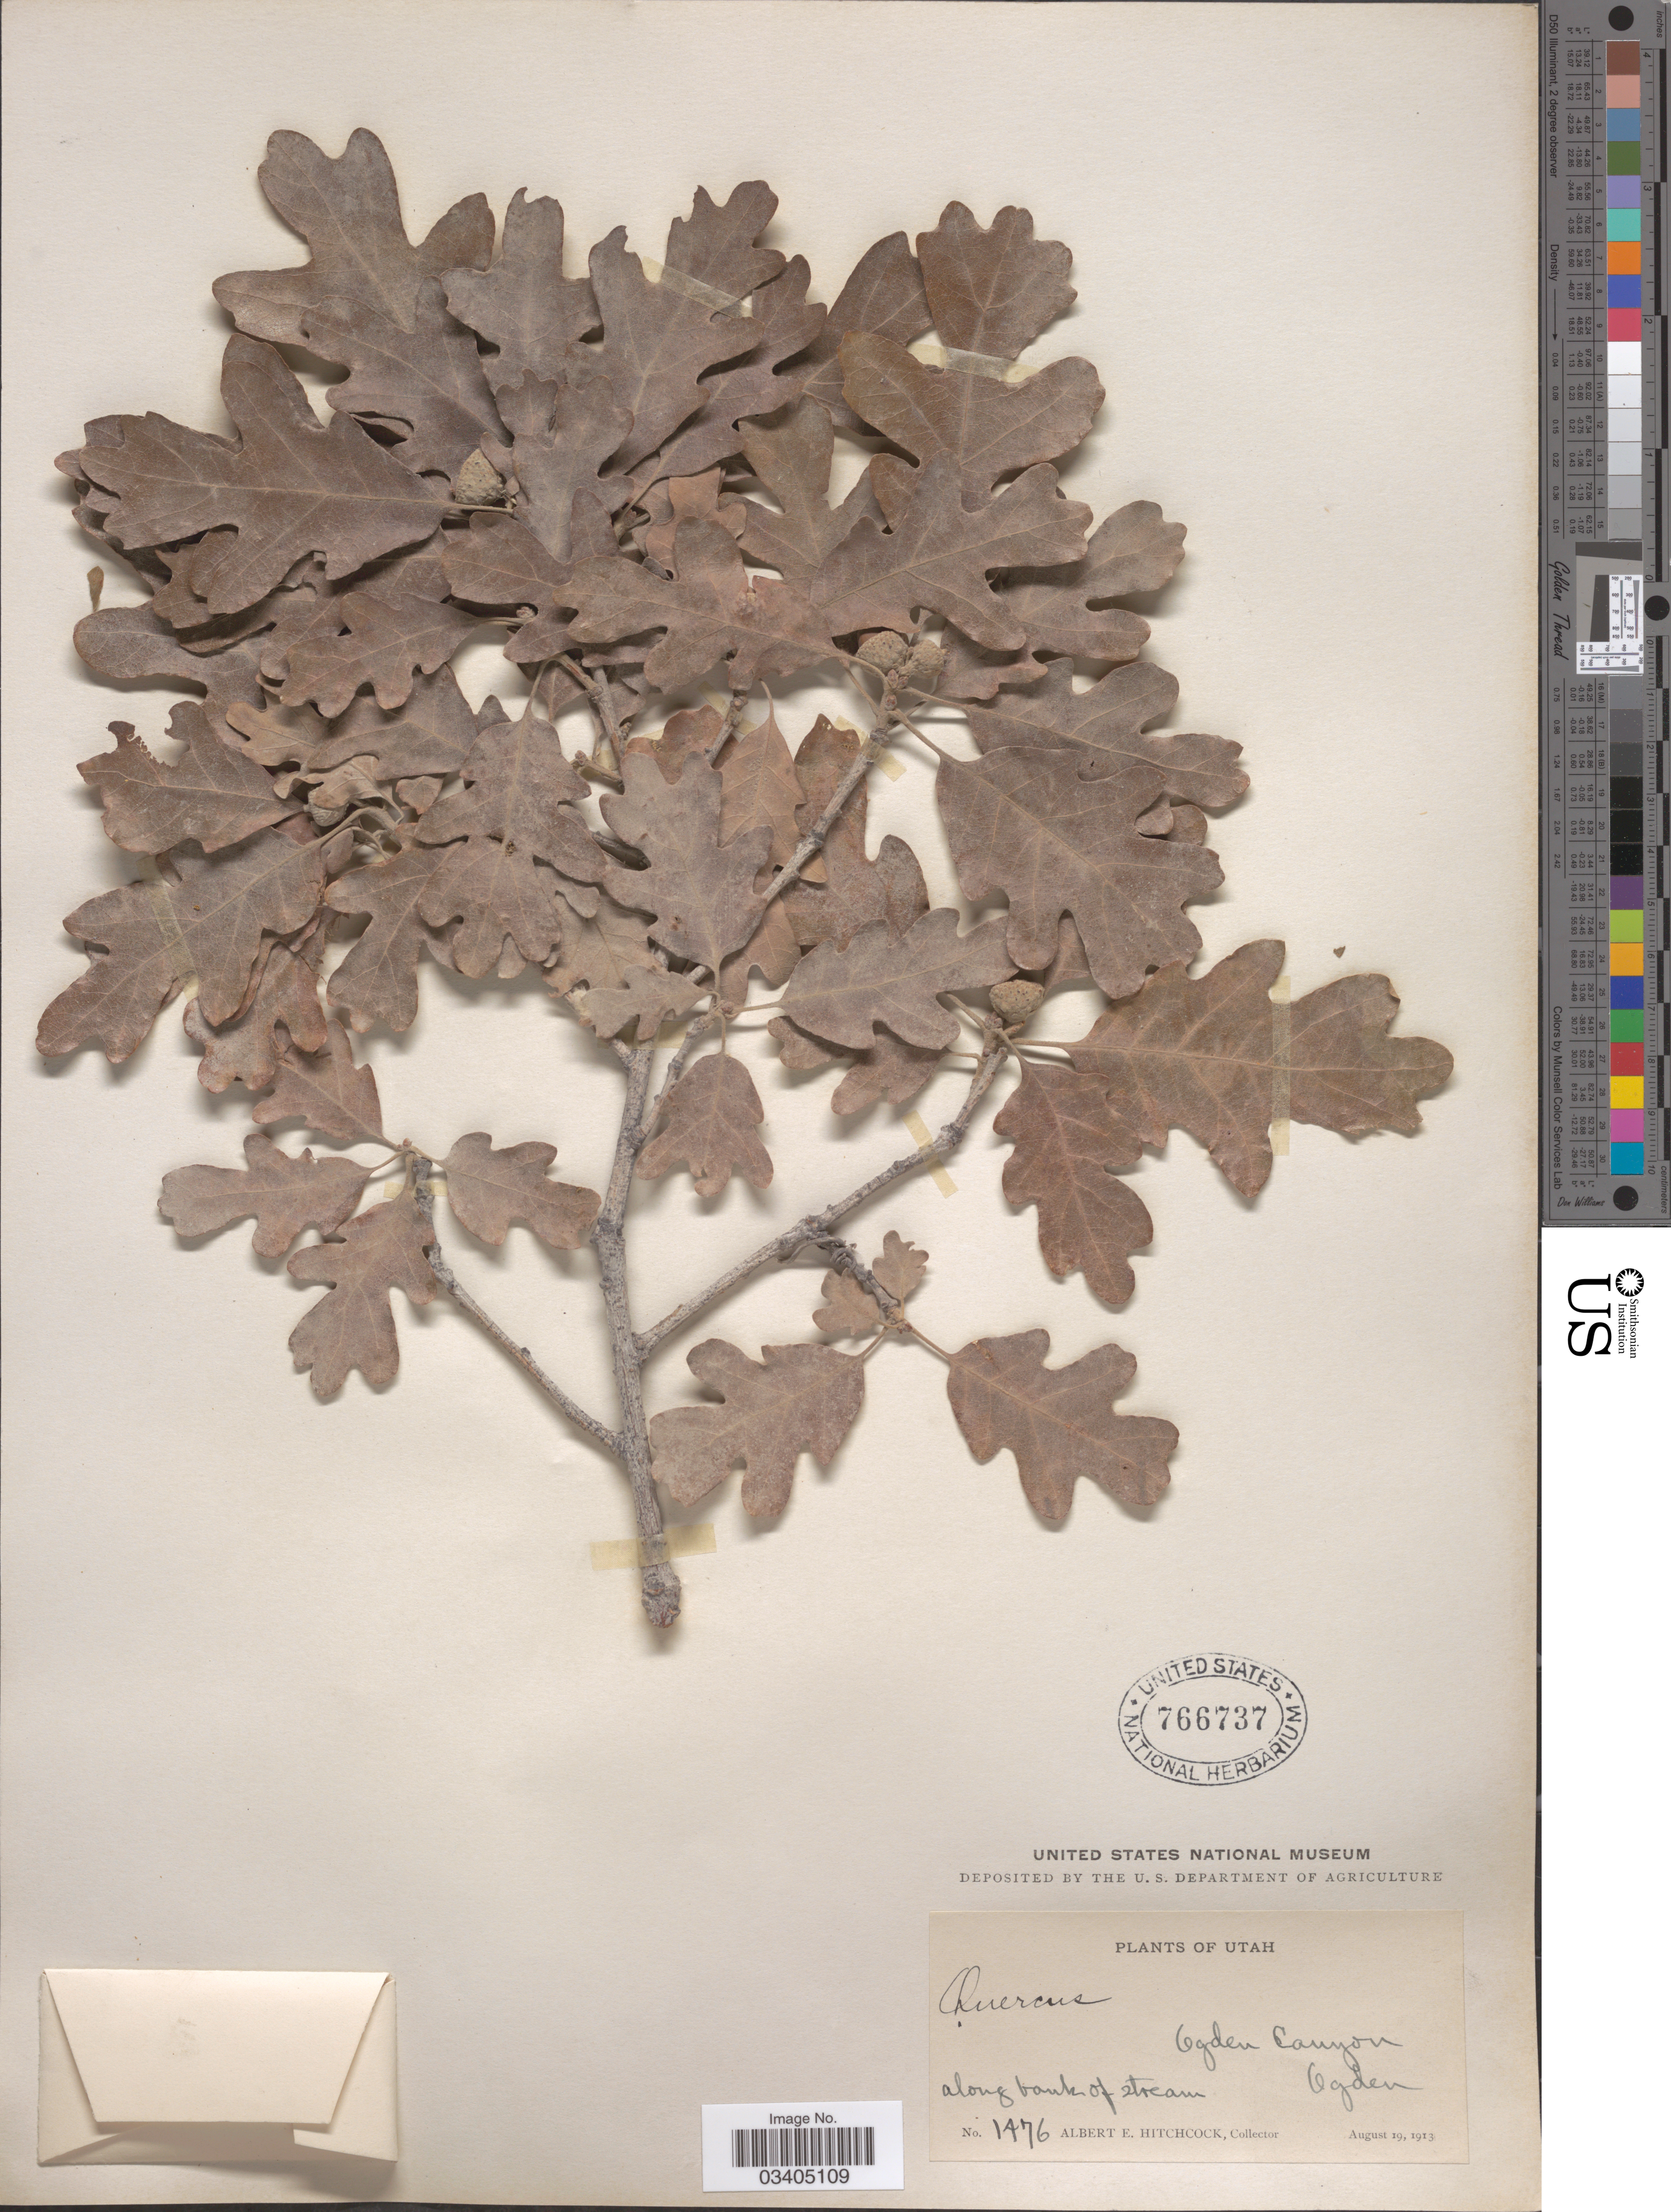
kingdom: Plantae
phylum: Tracheophyta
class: Magnoliopsida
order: Fagales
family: Fagaceae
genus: Quercus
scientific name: Quercus gambelii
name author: Nutt.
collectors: A. Hitchcock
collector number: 1476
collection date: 1913-08-19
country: United States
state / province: Utah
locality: Ogden Canyon, along bank of stream. Ogden.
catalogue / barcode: US 766737